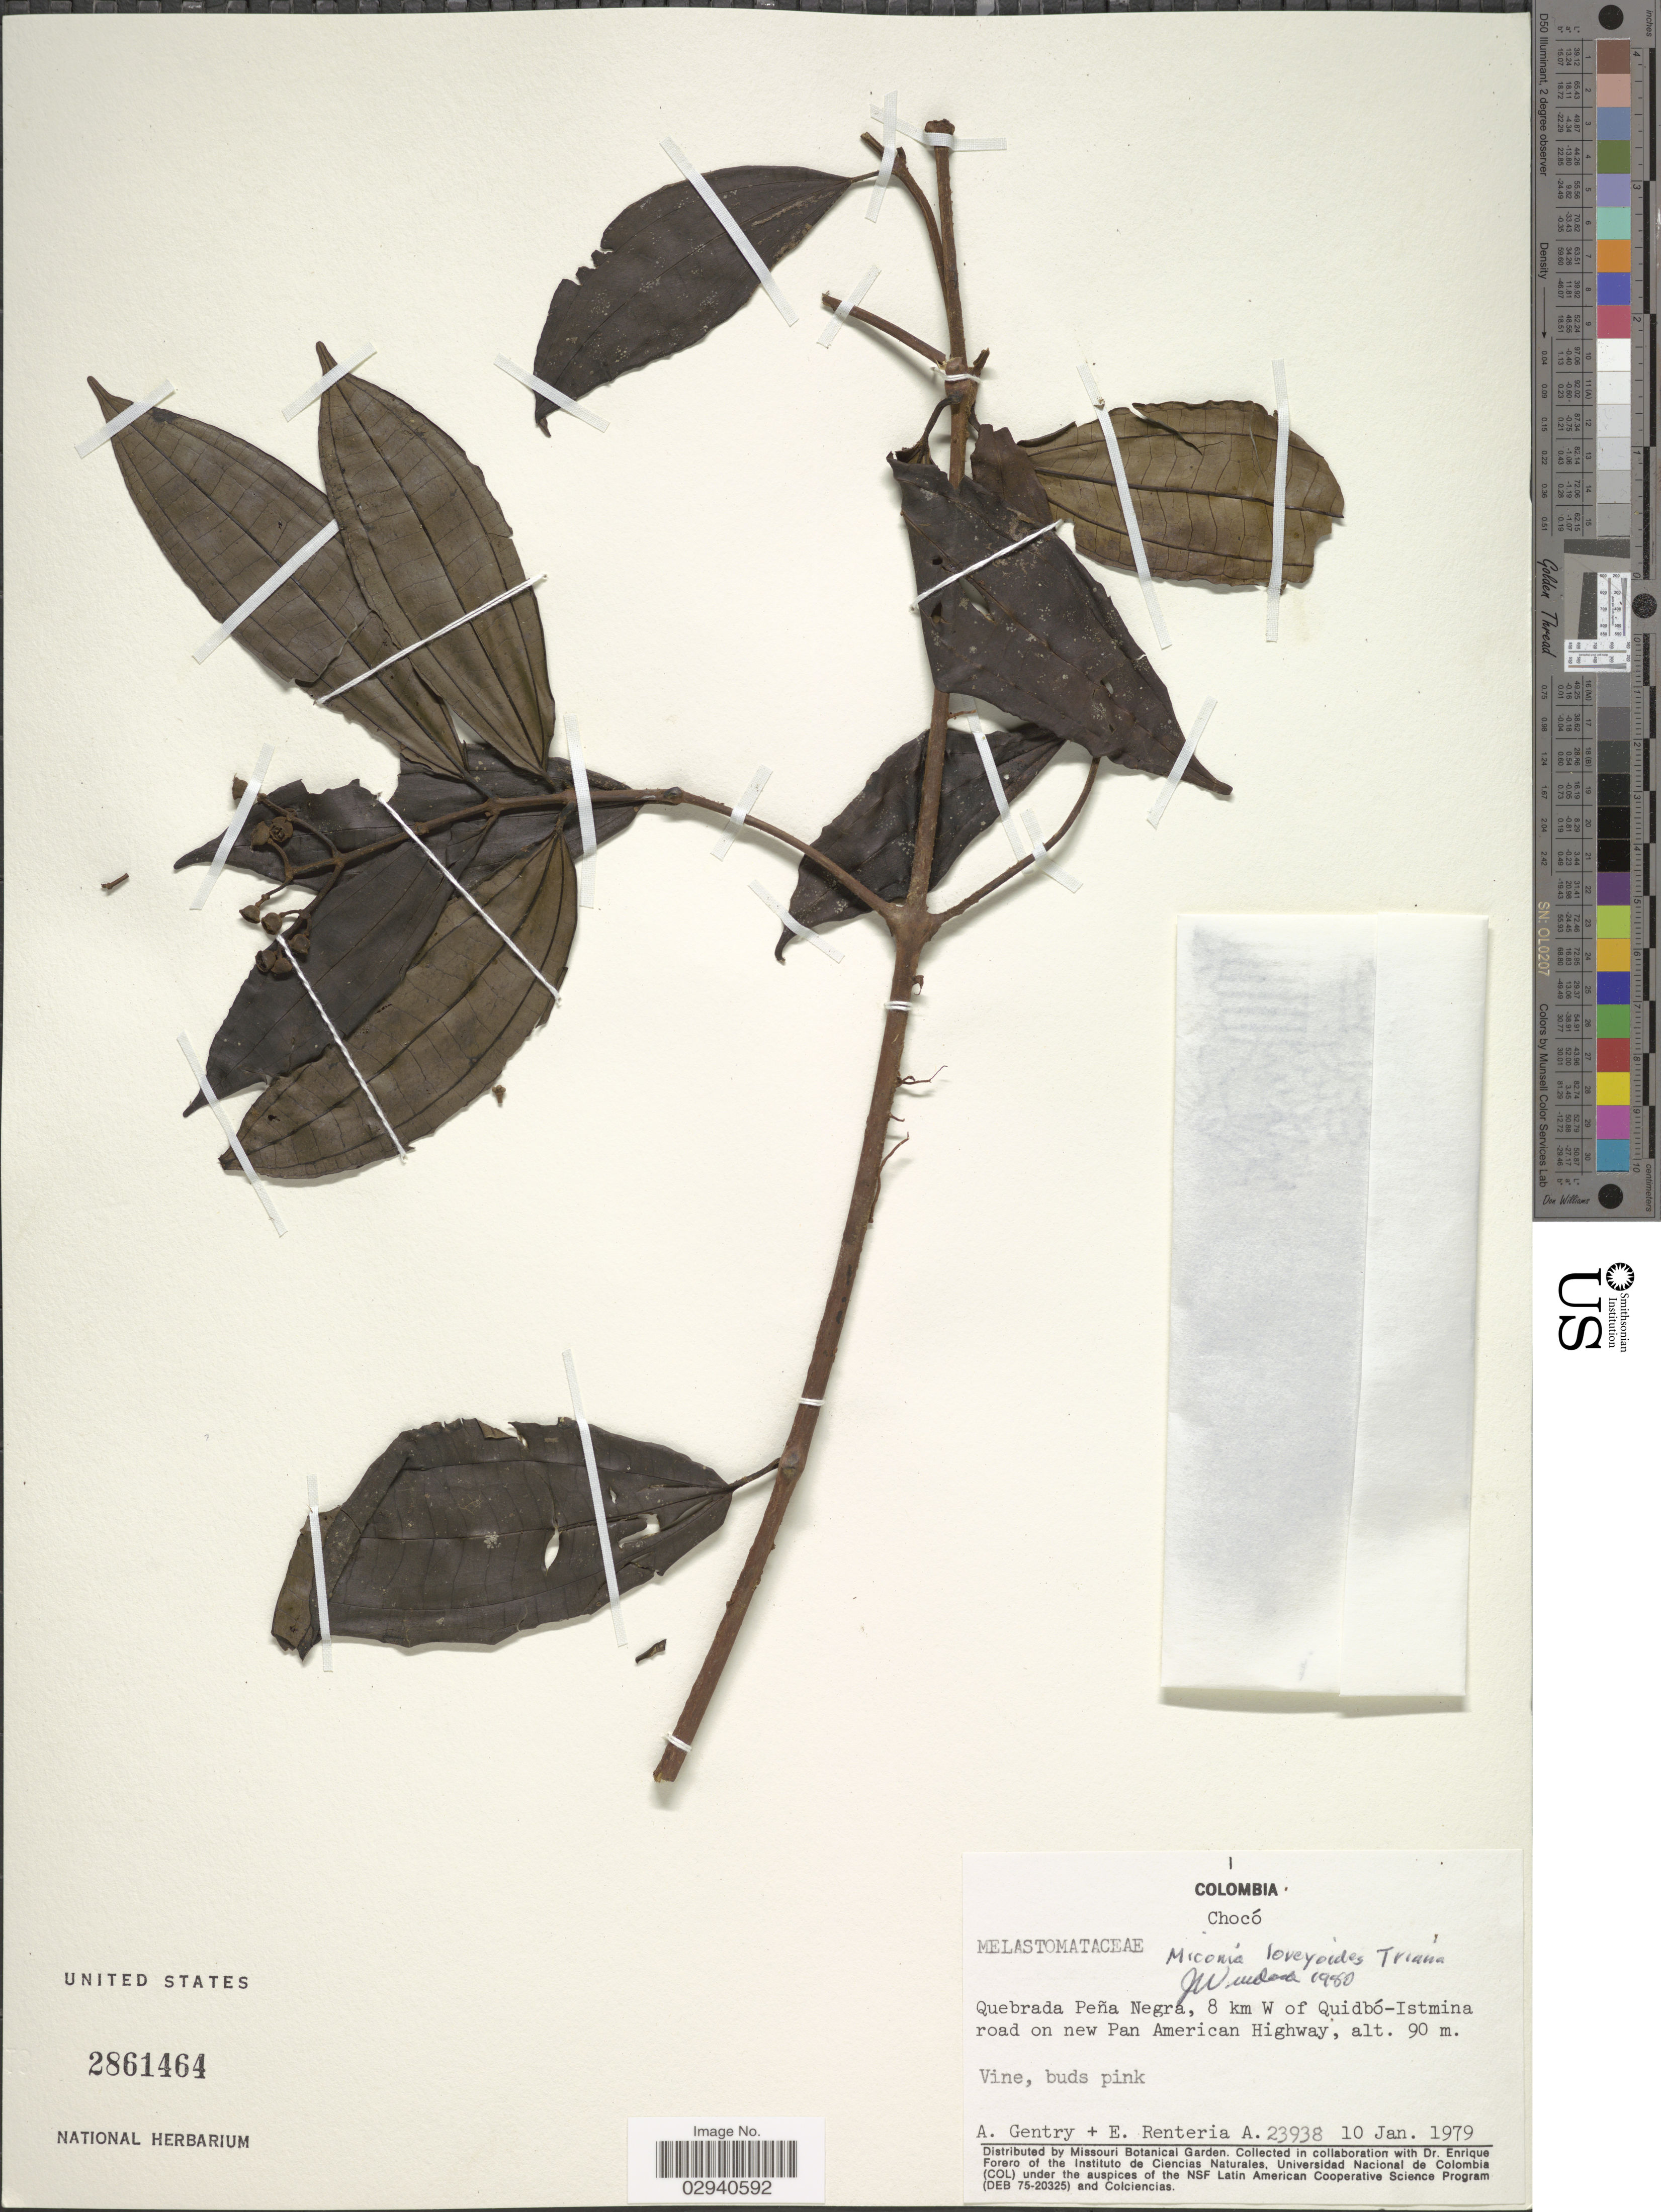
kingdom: Plantae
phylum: Tracheophyta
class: Magnoliopsida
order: Myrtales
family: Melastomataceae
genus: Miconia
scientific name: Miconia loreyoides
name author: Triana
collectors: A. H. Gentry & E. Renteria A.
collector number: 23938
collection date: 1979-01-10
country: Colombia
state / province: Chocó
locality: Quebrada Peña Negra, 8 km W of Quidbó-Istmina road on new Pan American Highway.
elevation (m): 90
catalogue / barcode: US 2861464